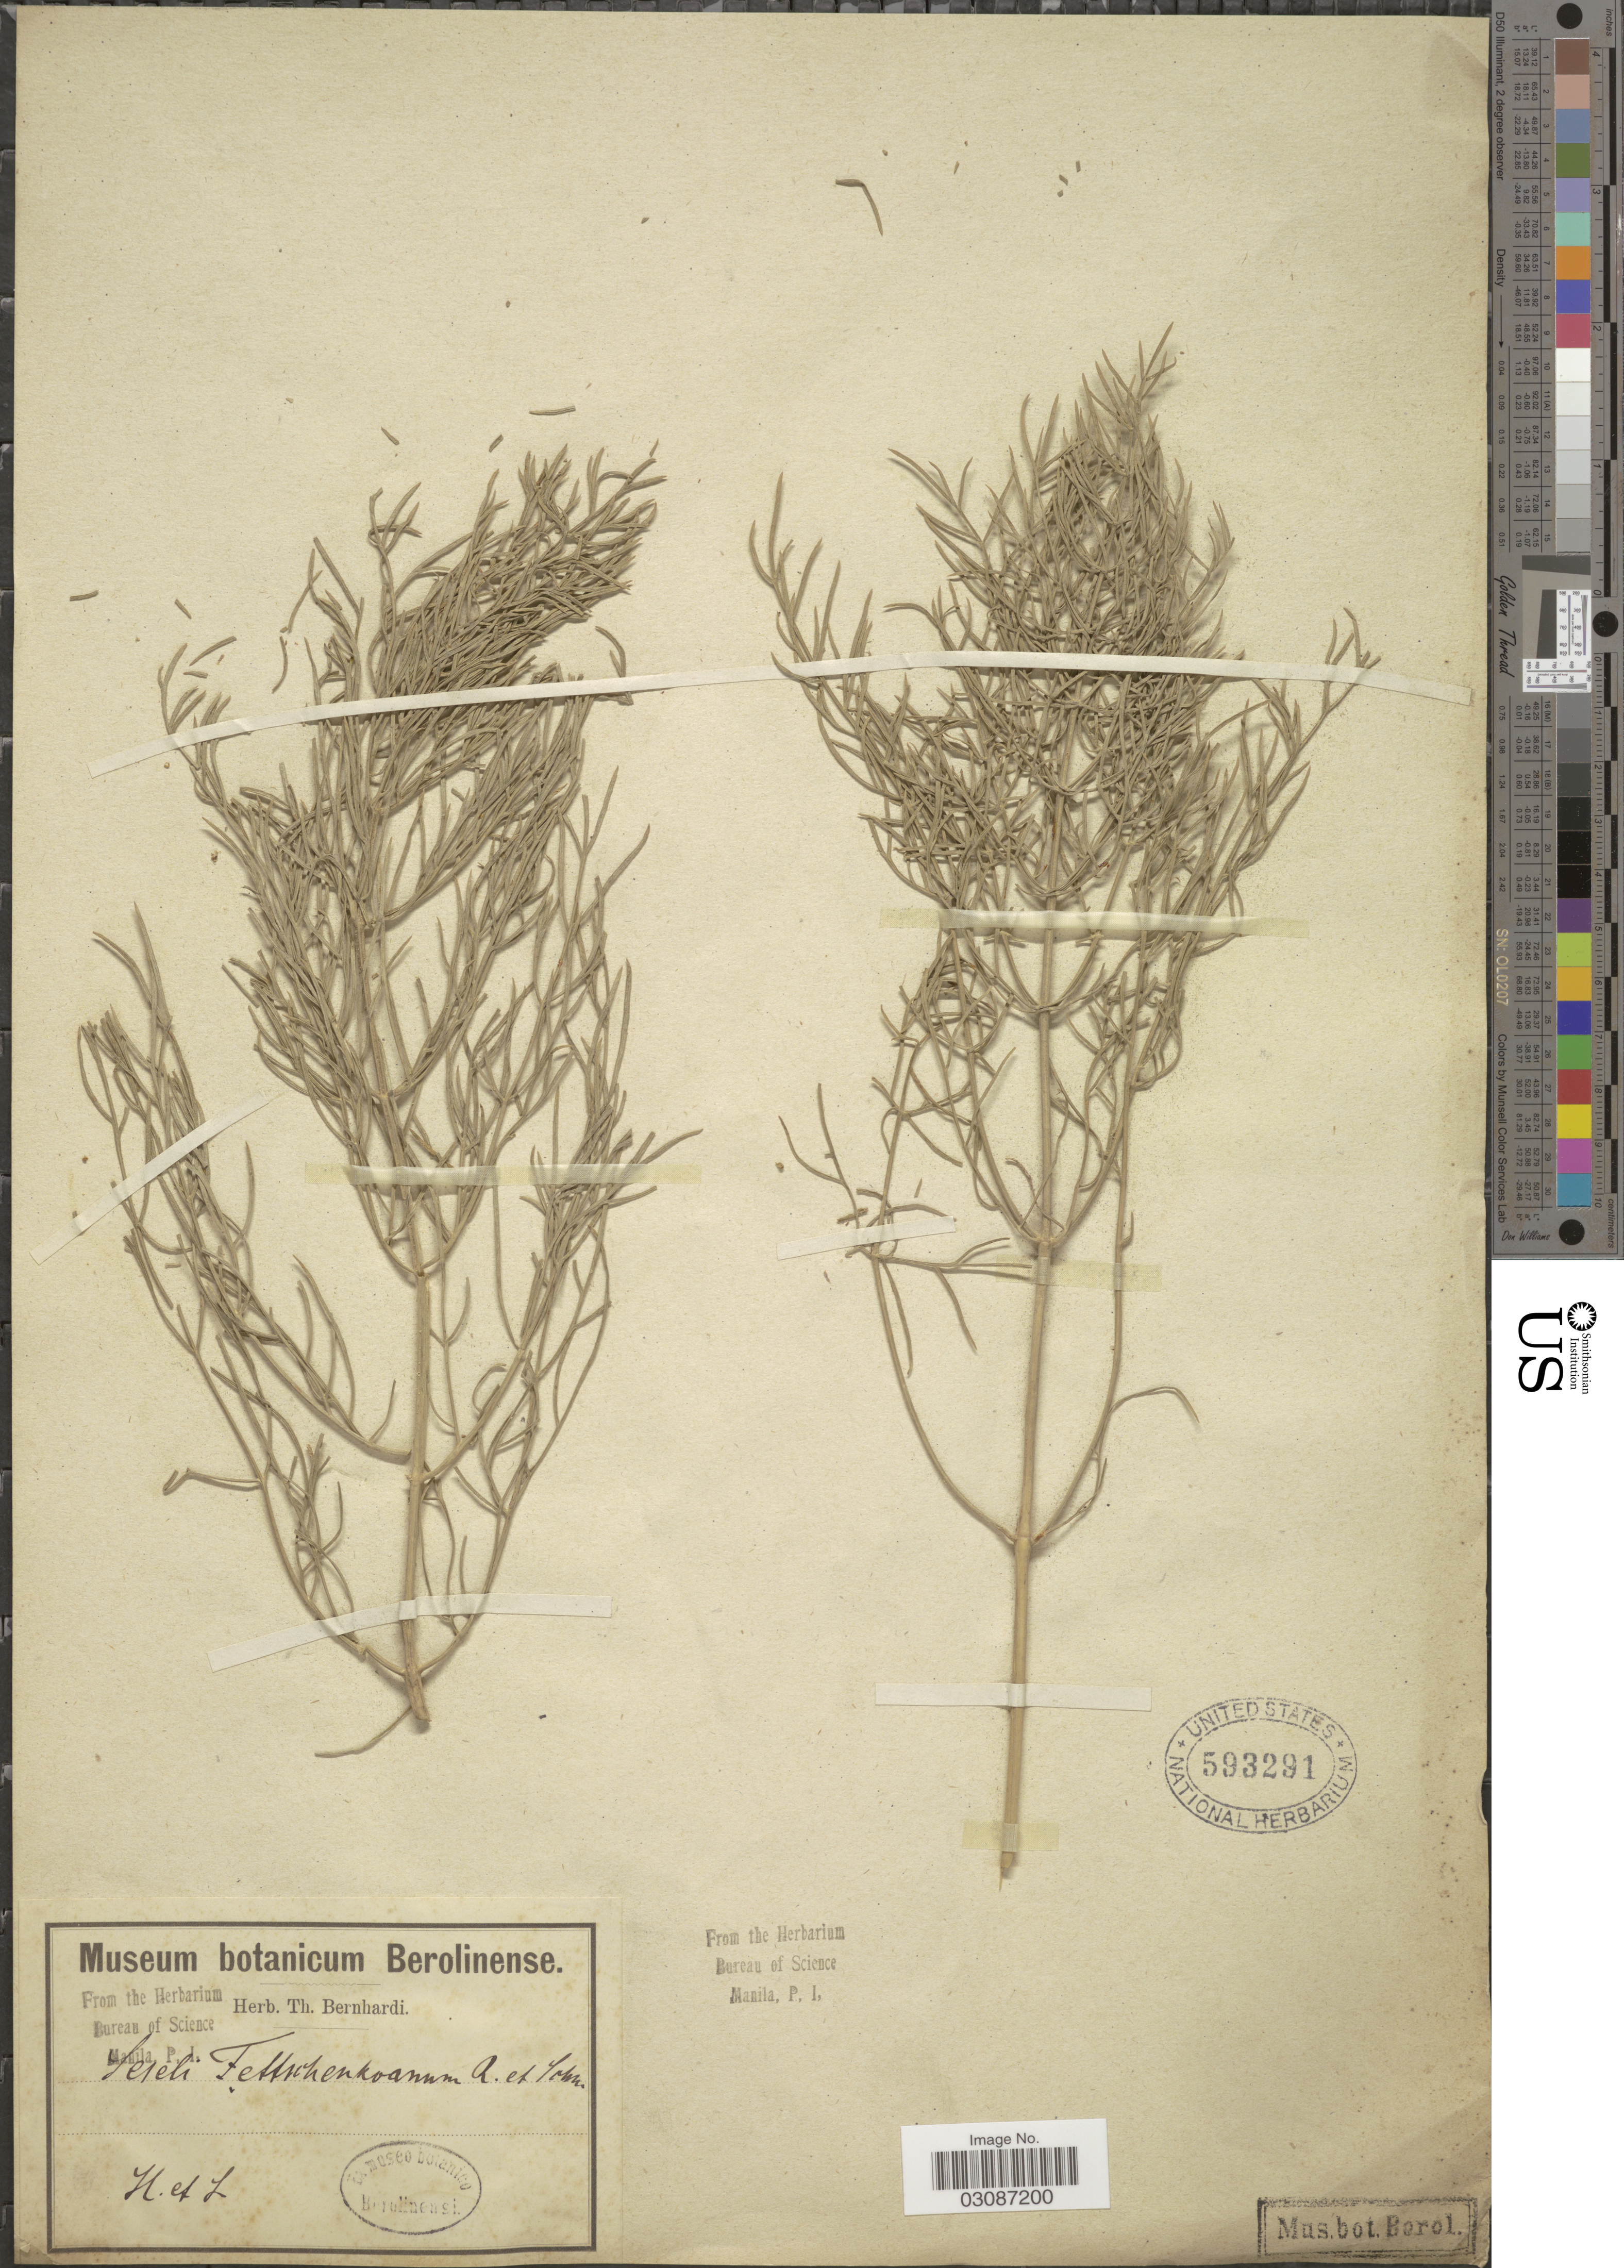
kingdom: Plantae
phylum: Tracheophyta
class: Magnoliopsida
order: Apiales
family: Apiaceae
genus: Seseli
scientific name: Seseli sp.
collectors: H. et L.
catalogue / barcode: US 593291